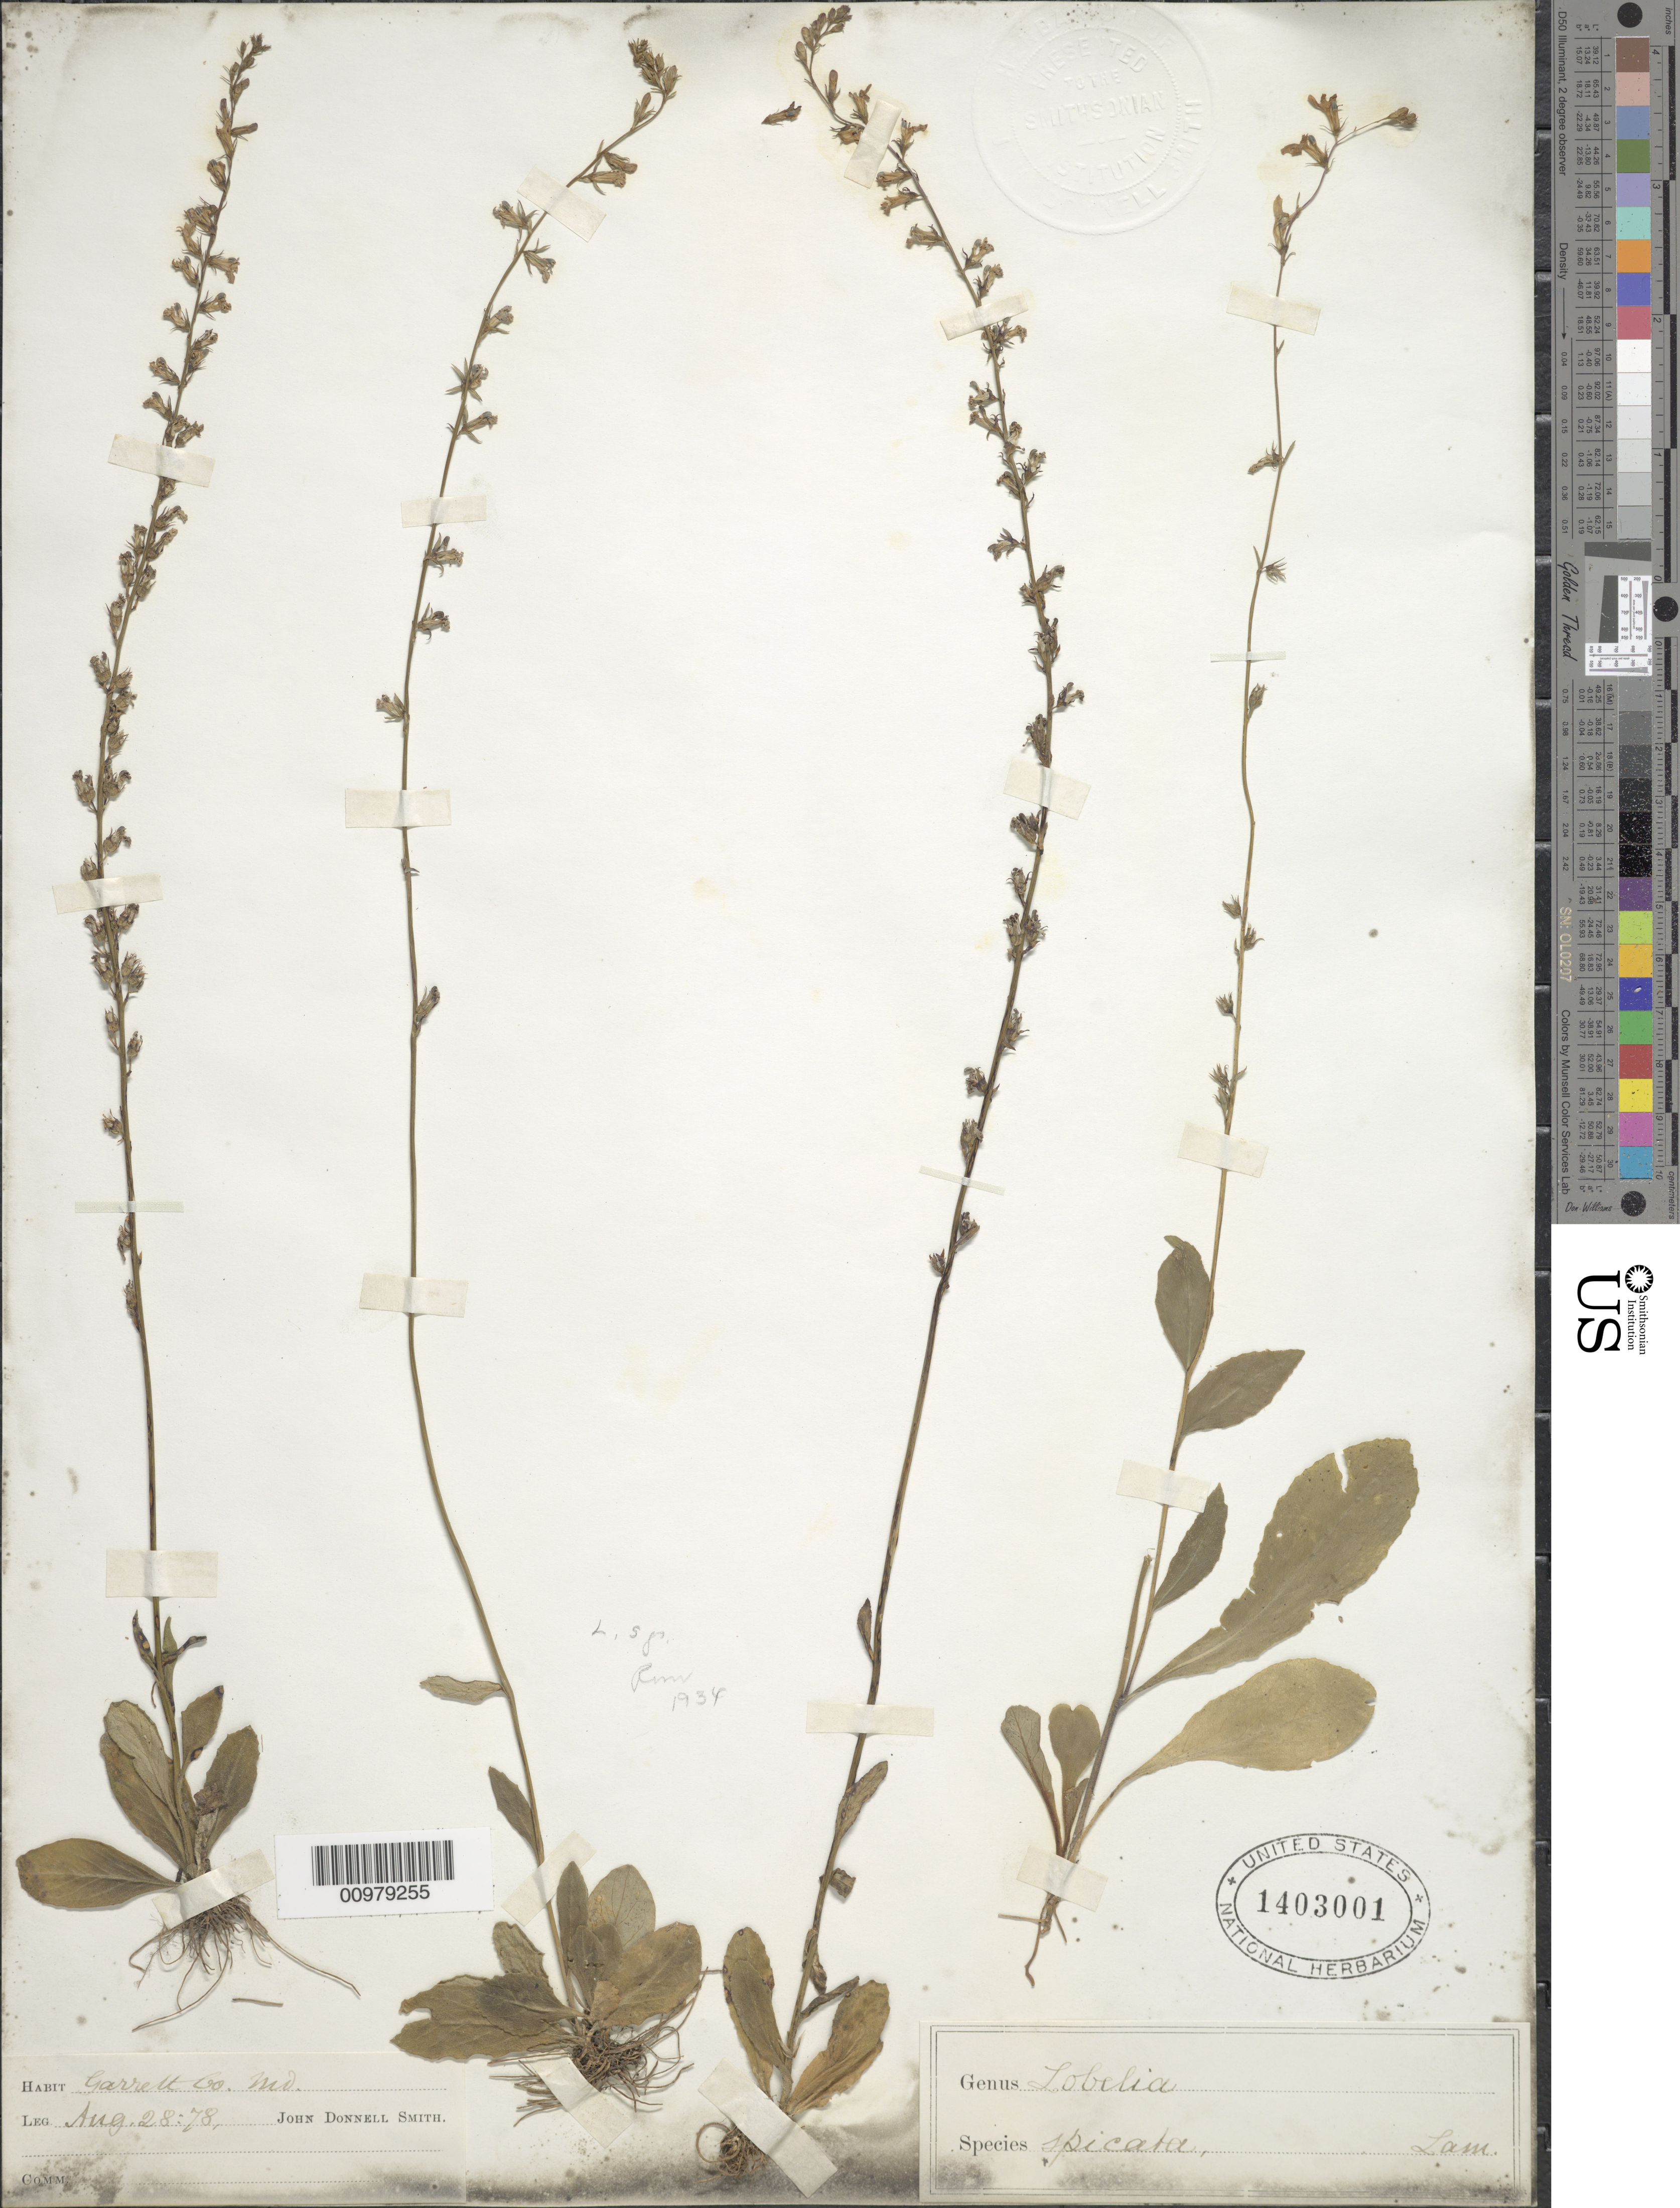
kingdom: Plantae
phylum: Tracheophyta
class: Magnoliopsida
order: Asterales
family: Campanulaceae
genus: Lobelia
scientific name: Lobelia spicata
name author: Lam.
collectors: J. Donnell Smith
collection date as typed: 28 Aug 1878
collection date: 1878-08-28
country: United States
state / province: Maryland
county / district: Garrett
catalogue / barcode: US 1403001